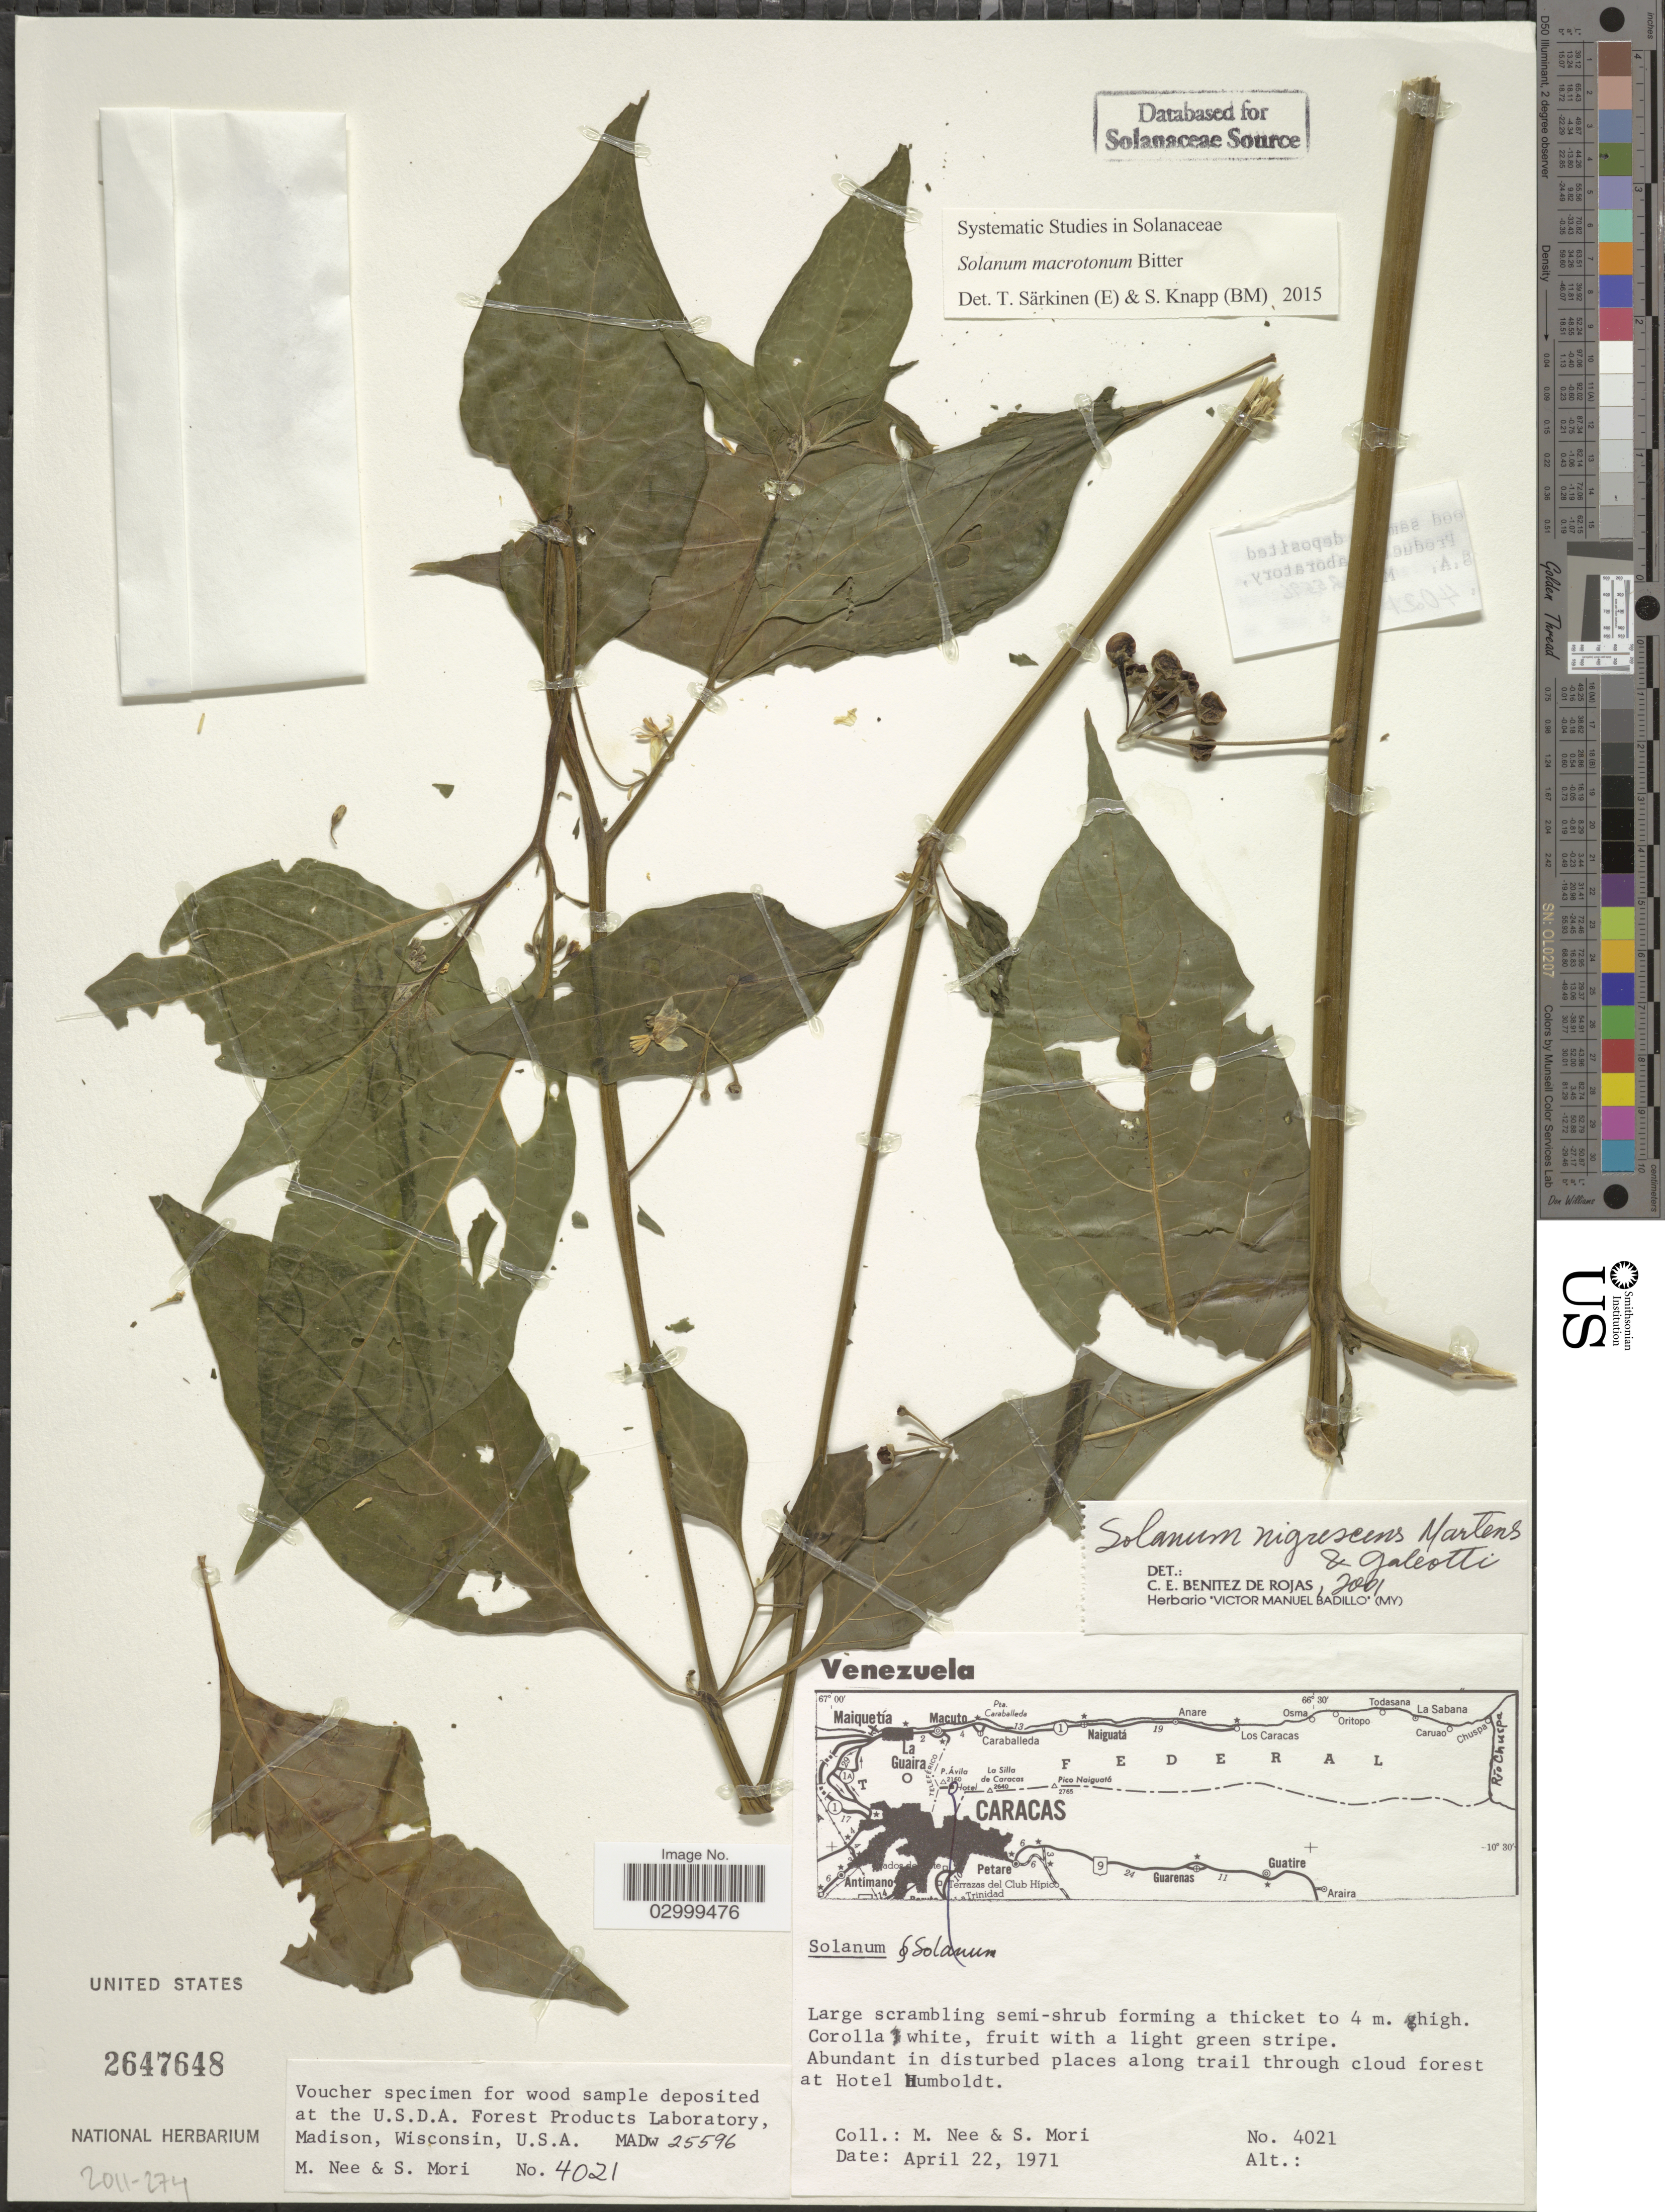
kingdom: Plantae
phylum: Tracheophyta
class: Magnoliopsida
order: Solanales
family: Solanaceae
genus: Solanum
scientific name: Solanum macrotonum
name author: Bitter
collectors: M. Nee & S. Mori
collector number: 4021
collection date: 1971-04-22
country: Venezuela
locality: At Hotel Humboldt.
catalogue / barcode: US 2647648